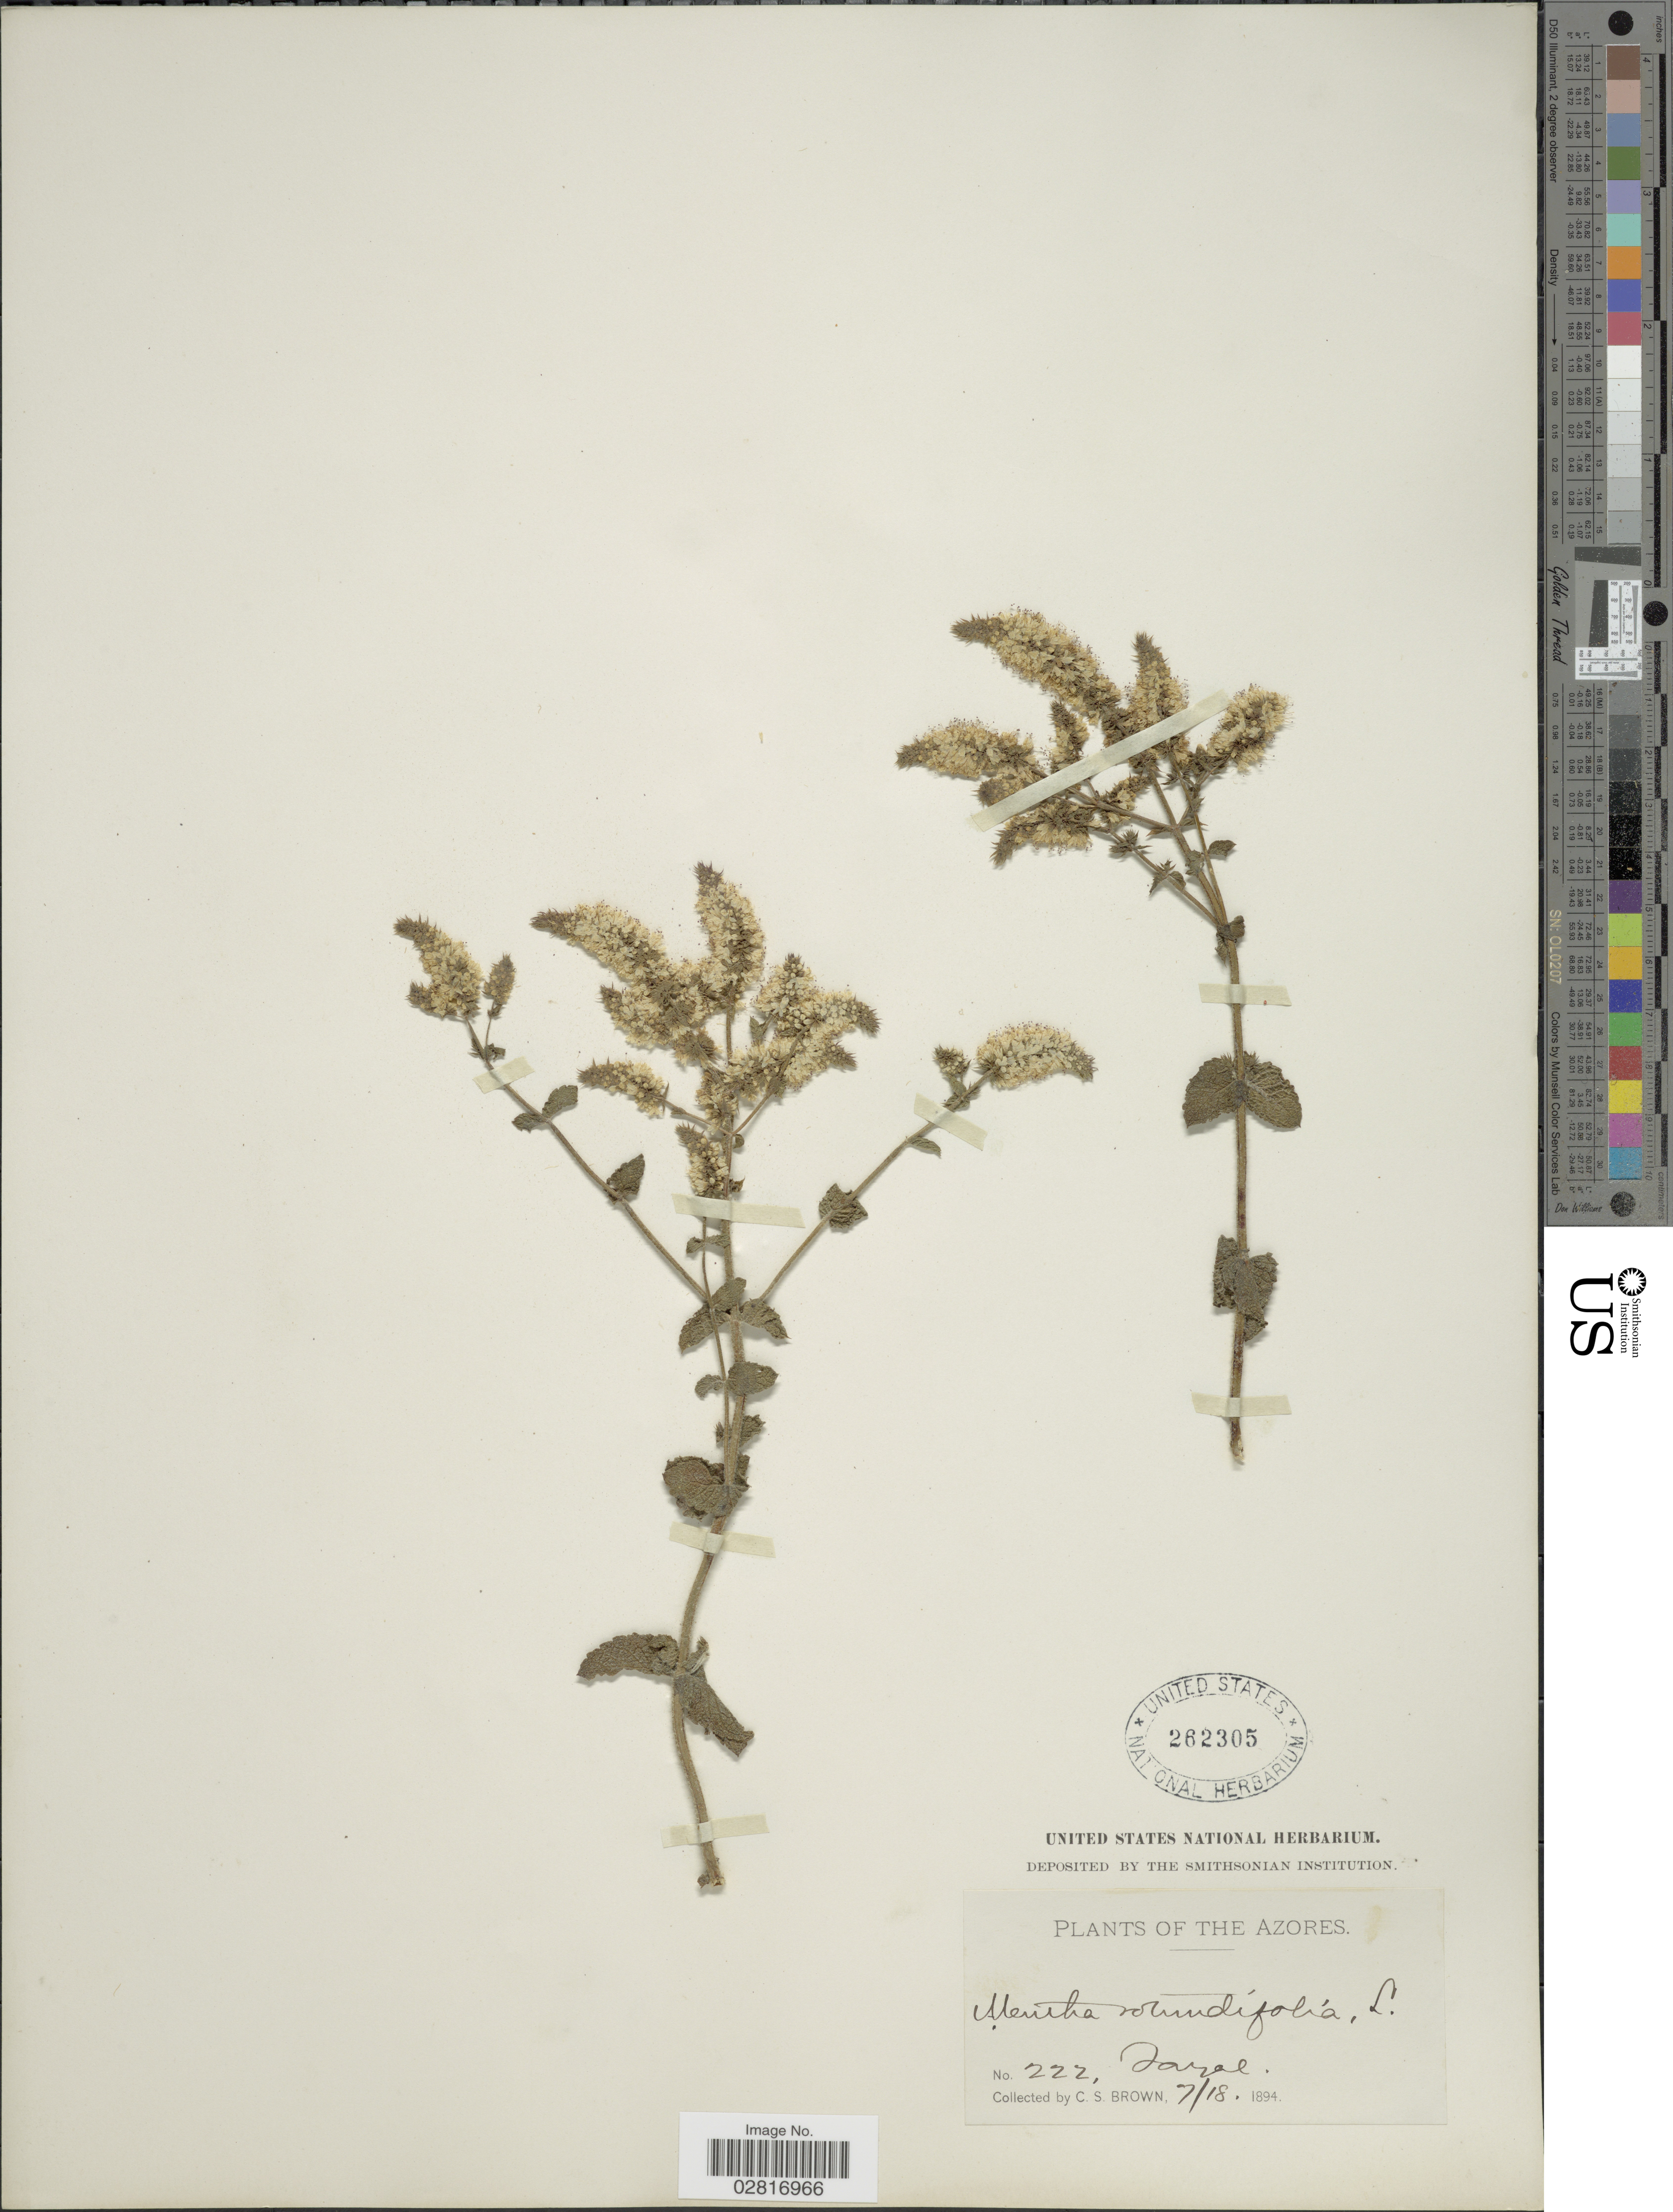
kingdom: Plantae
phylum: Tracheophyta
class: Magnoliopsida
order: Lamiales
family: Lamiaceae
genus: Mentha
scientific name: Mentha x rotundifolia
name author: (L.) Huds.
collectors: C. S. Brown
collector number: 222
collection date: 1894-07-18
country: Portugal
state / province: Azores (Aut. Reg.)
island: Faial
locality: Fayal.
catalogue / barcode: US 262305